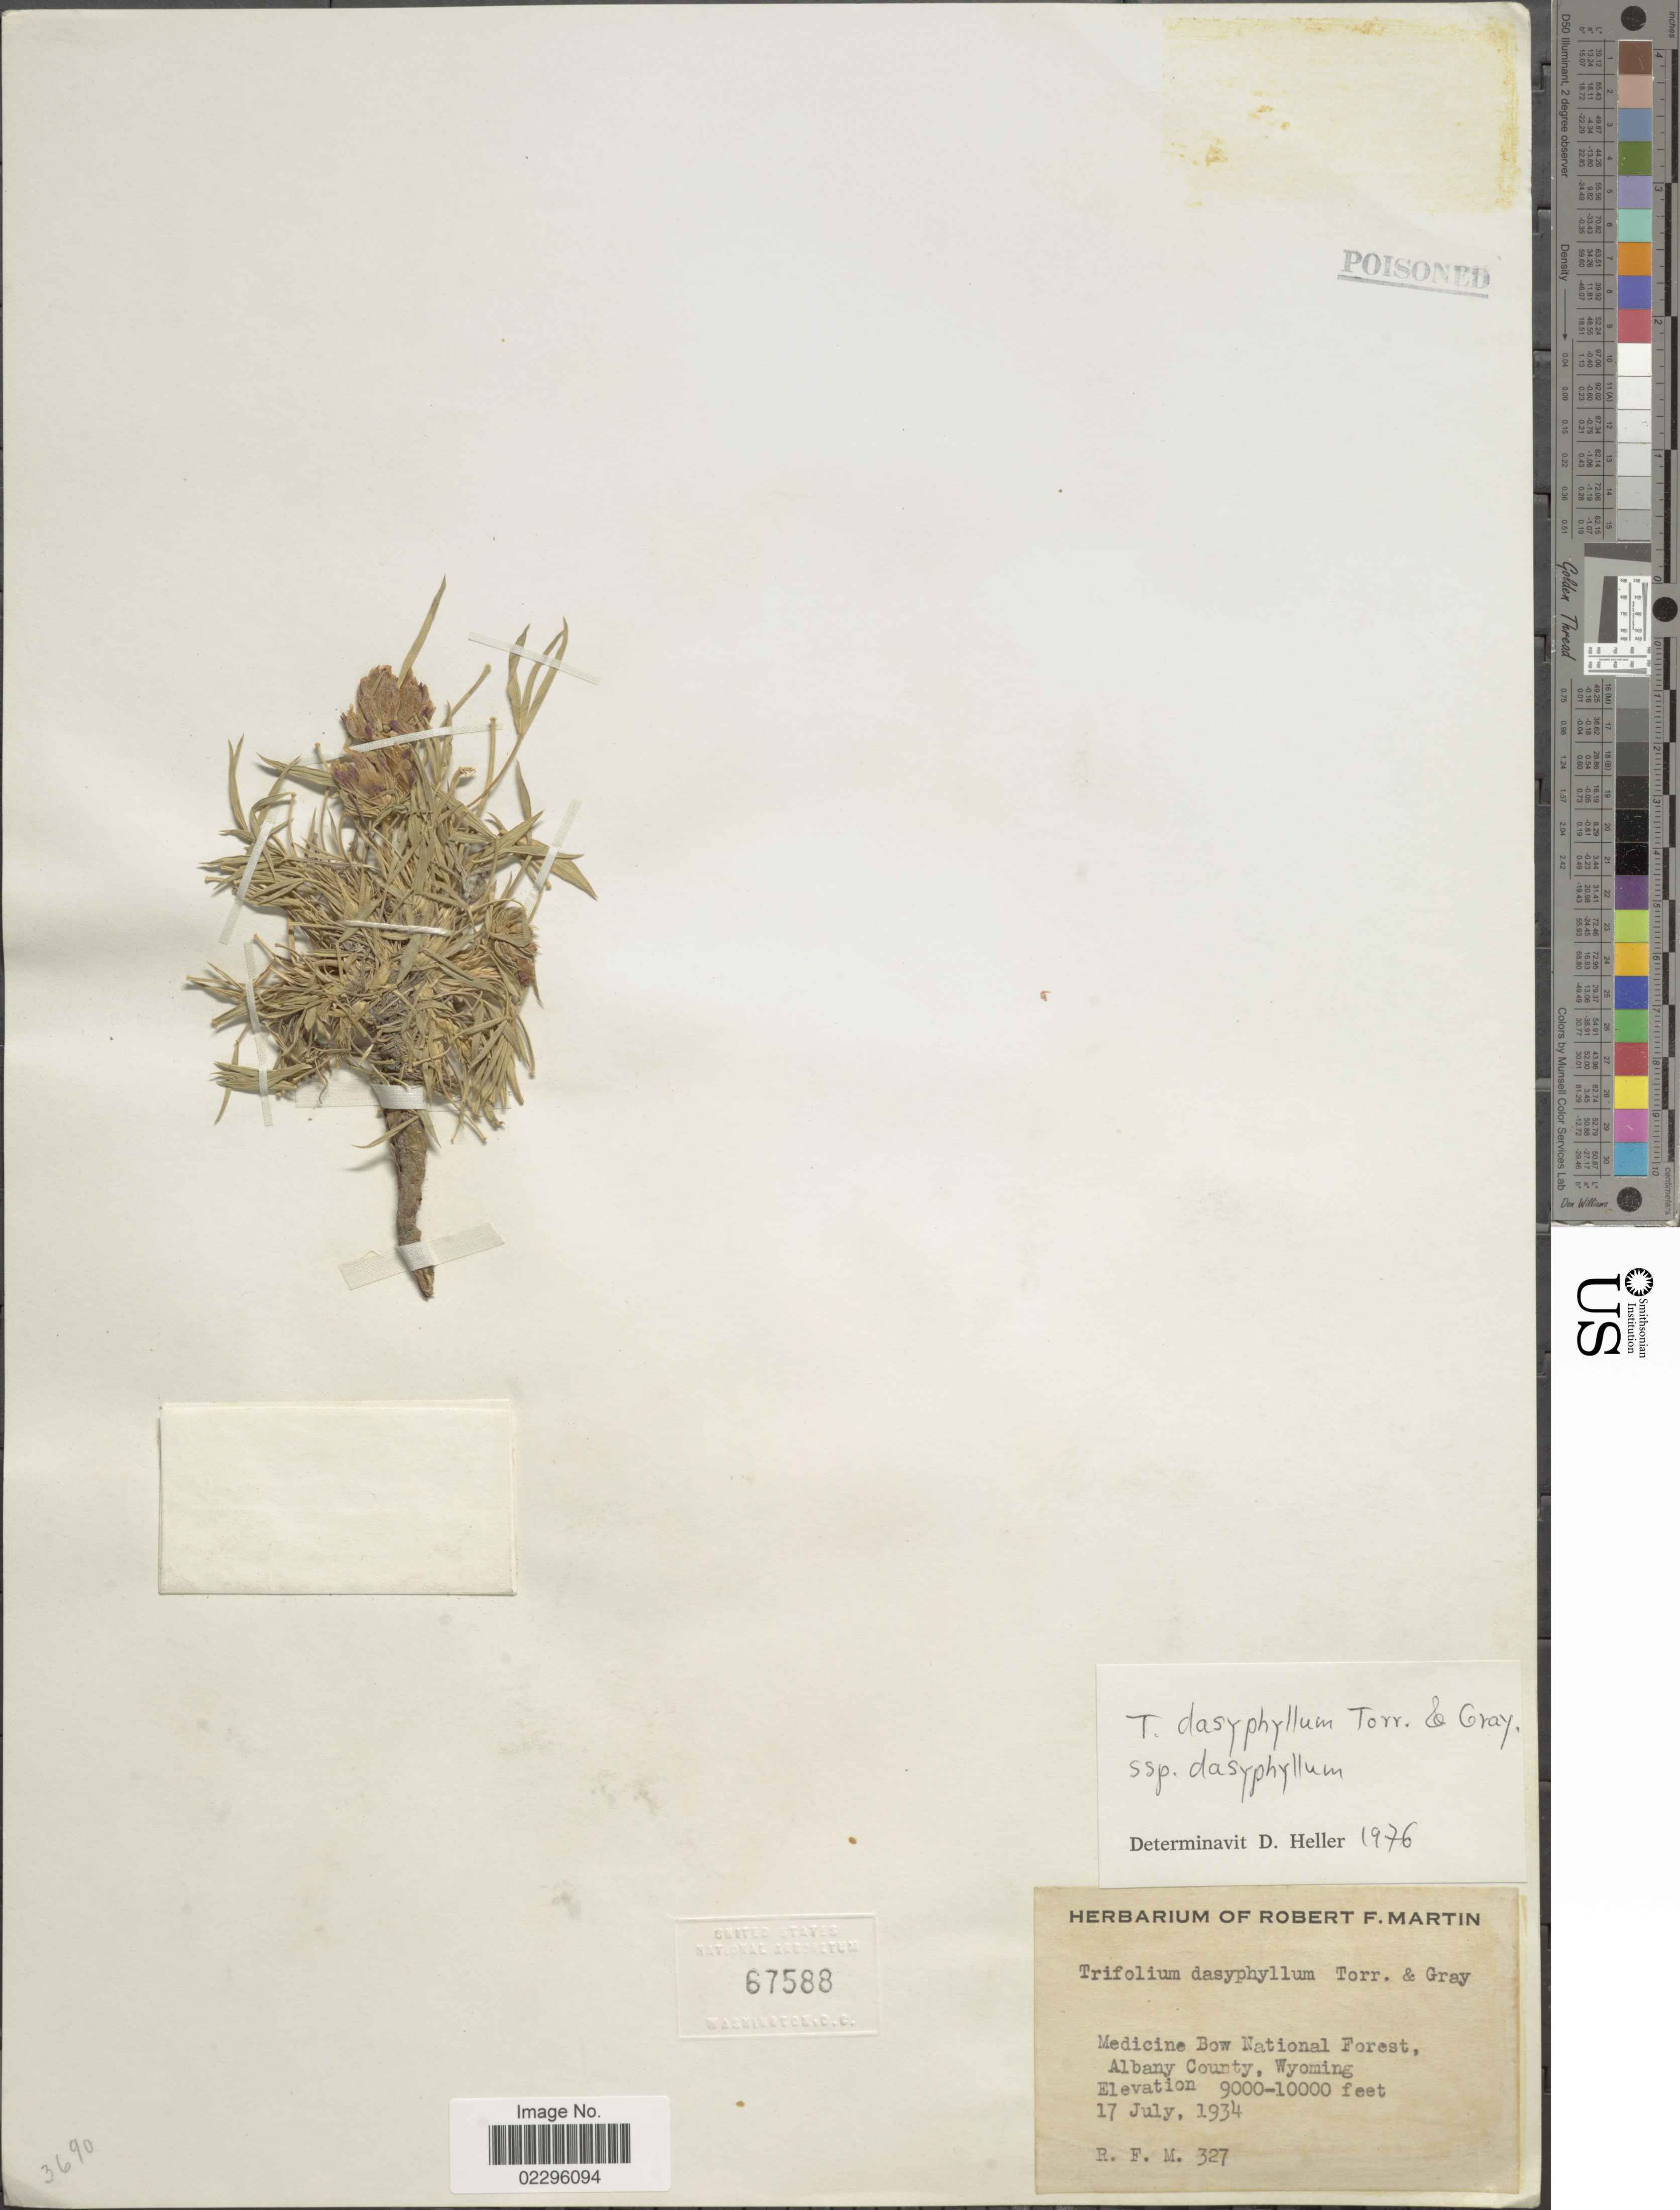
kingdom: Plantae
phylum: Tracheophyta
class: Magnoliopsida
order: Fabales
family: Fabaceae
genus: Trifolium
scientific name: Trifolium dasyphyllum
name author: Torr. & A. Gray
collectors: R. F. Martin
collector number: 327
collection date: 1934-07-17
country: United States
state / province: Wyoming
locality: Medicine Bow National Forest, Albany County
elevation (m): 2743